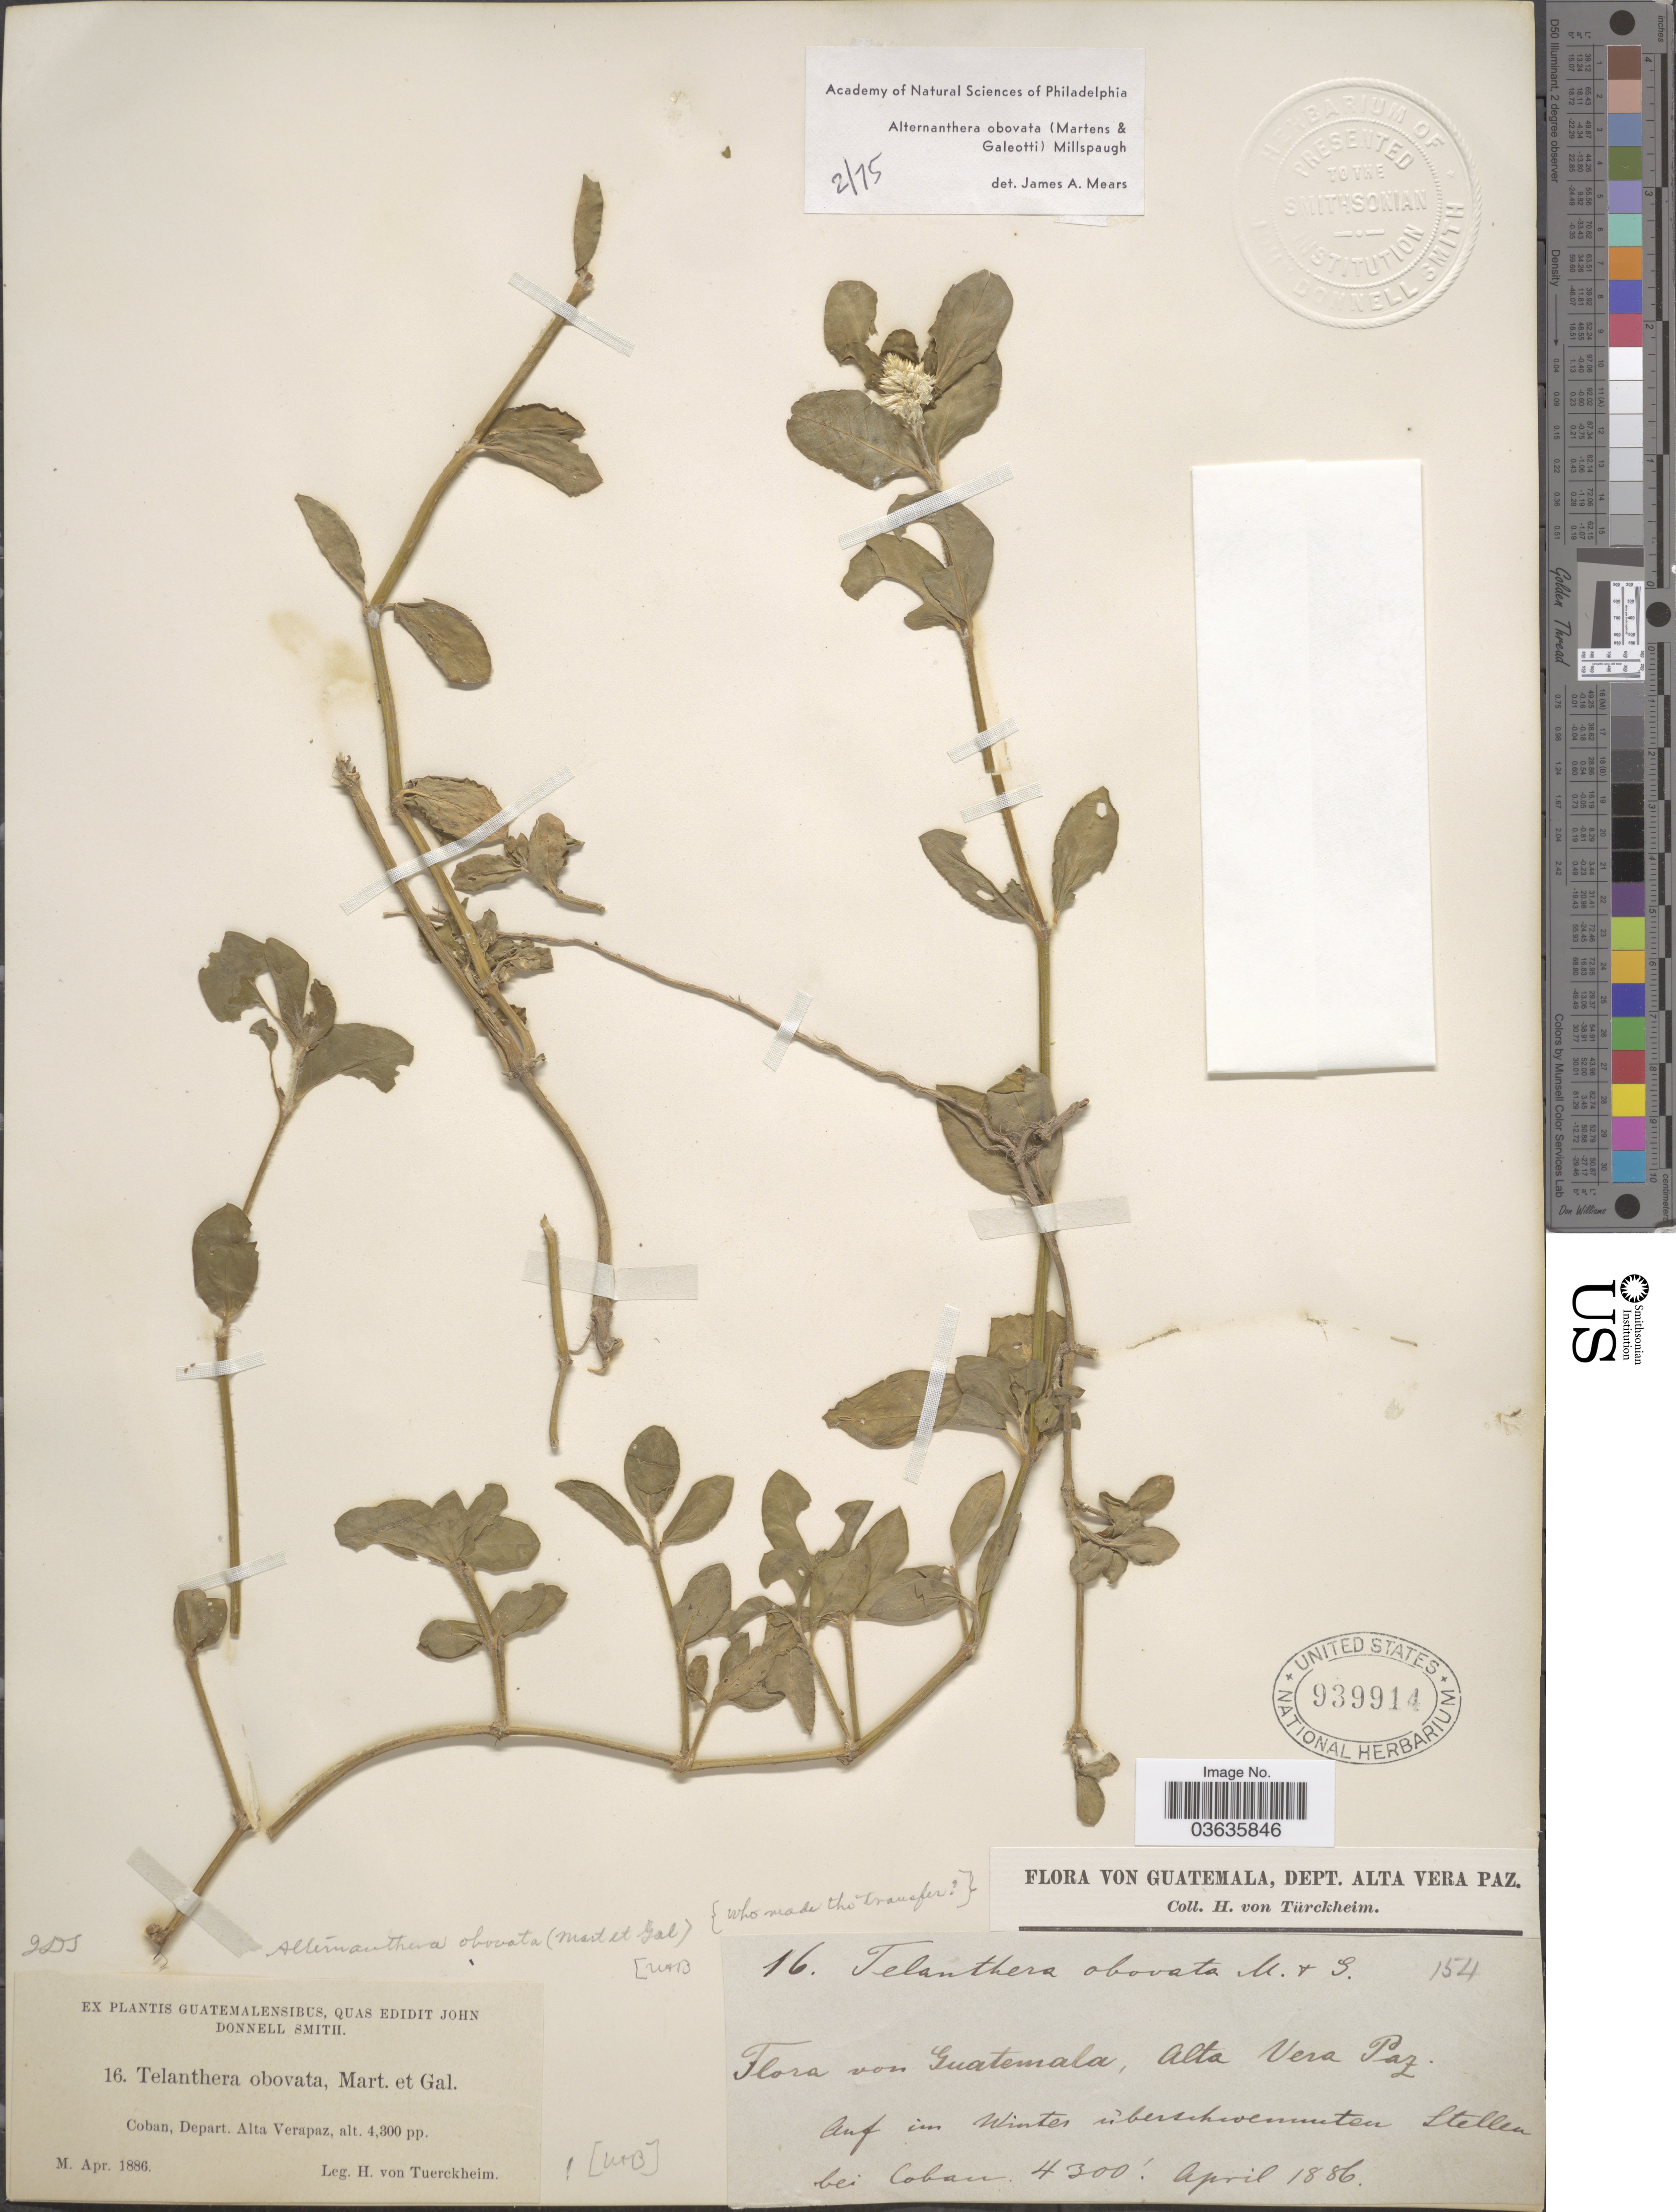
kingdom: Plantae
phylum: Tracheophyta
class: Magnoliopsida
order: Caryophyllales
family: Amaranthaceae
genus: Alternanthera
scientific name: Alternanthera obovata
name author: (M. Martens) Millsp.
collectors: H. von Türckheim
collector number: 16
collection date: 1886-04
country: Guatemala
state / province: Alta Verapaz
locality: Coban, Depart. Alta Verapaz.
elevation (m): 1311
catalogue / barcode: US 939914